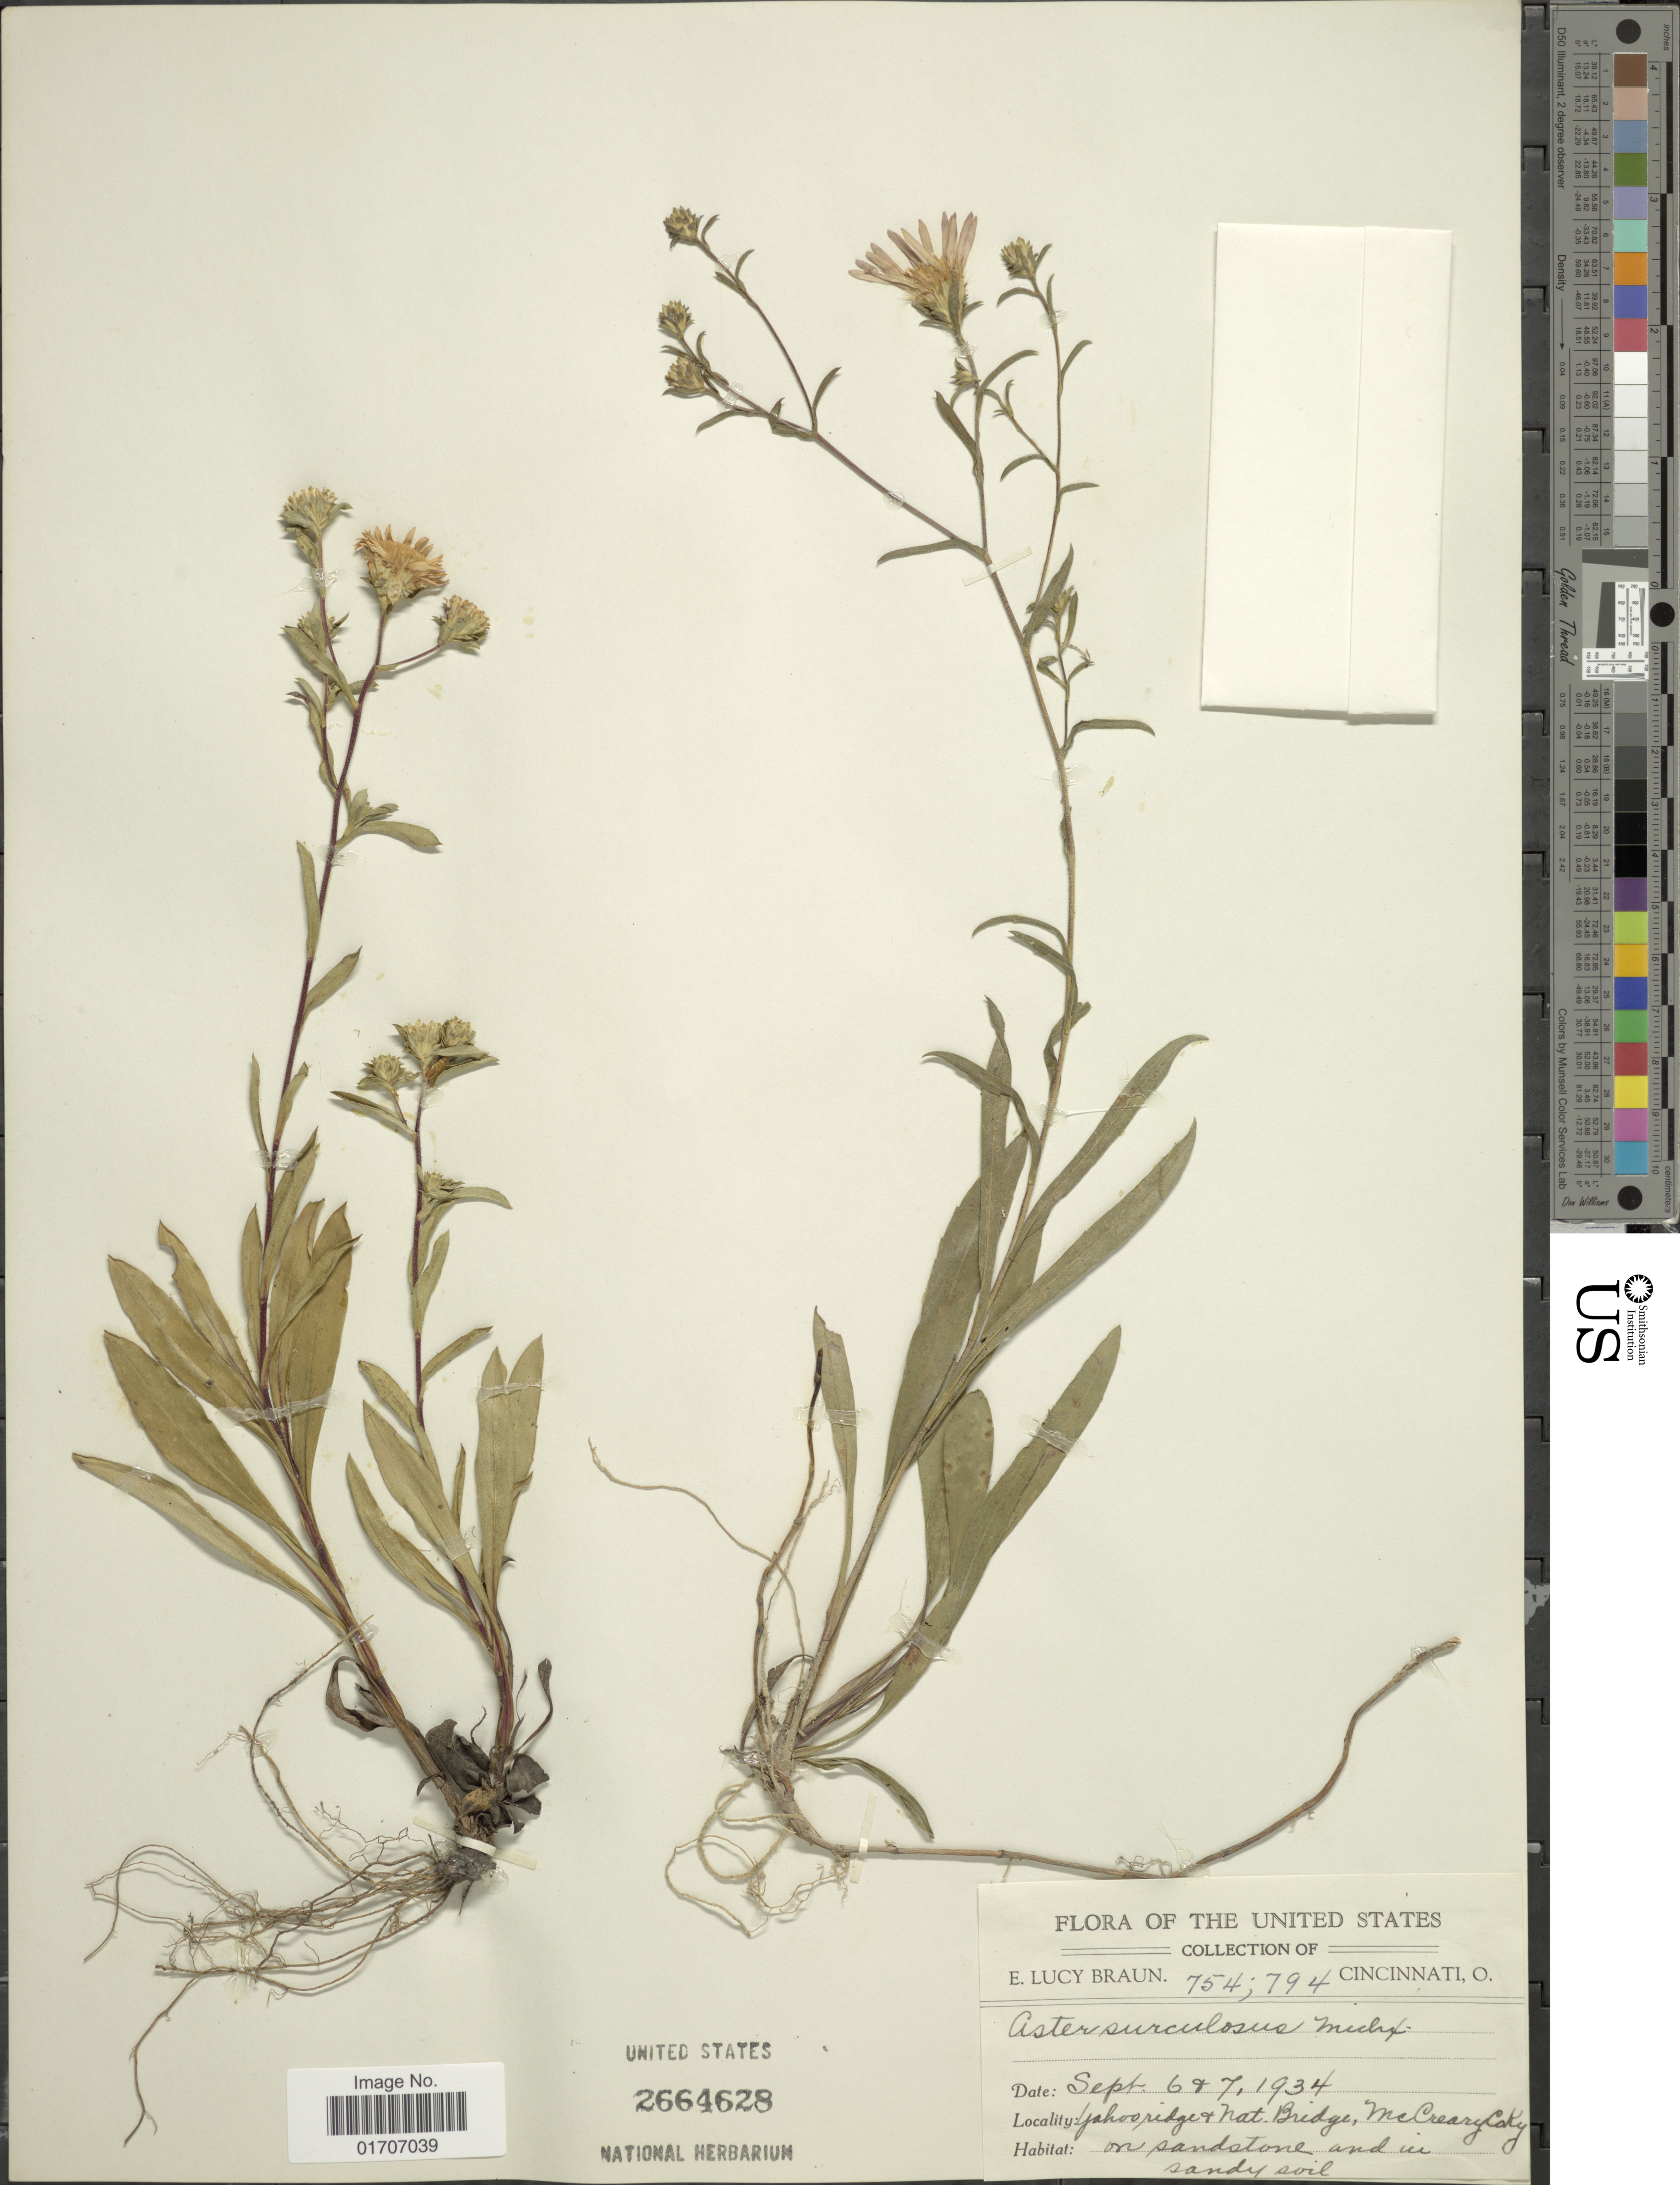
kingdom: Plantae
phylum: Tracheophyta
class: Magnoliopsida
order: Asterales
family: Asteraceae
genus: Eurybia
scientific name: Eurybia surculosa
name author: (Michx.) G.L. Nesom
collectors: E. L. Braun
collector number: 754/794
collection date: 1934-09-06/1934-09-07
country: United States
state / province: Kentucky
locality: Yahoo ridge & Nat. Bridge, McCreary, Ky.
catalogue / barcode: US 2664628